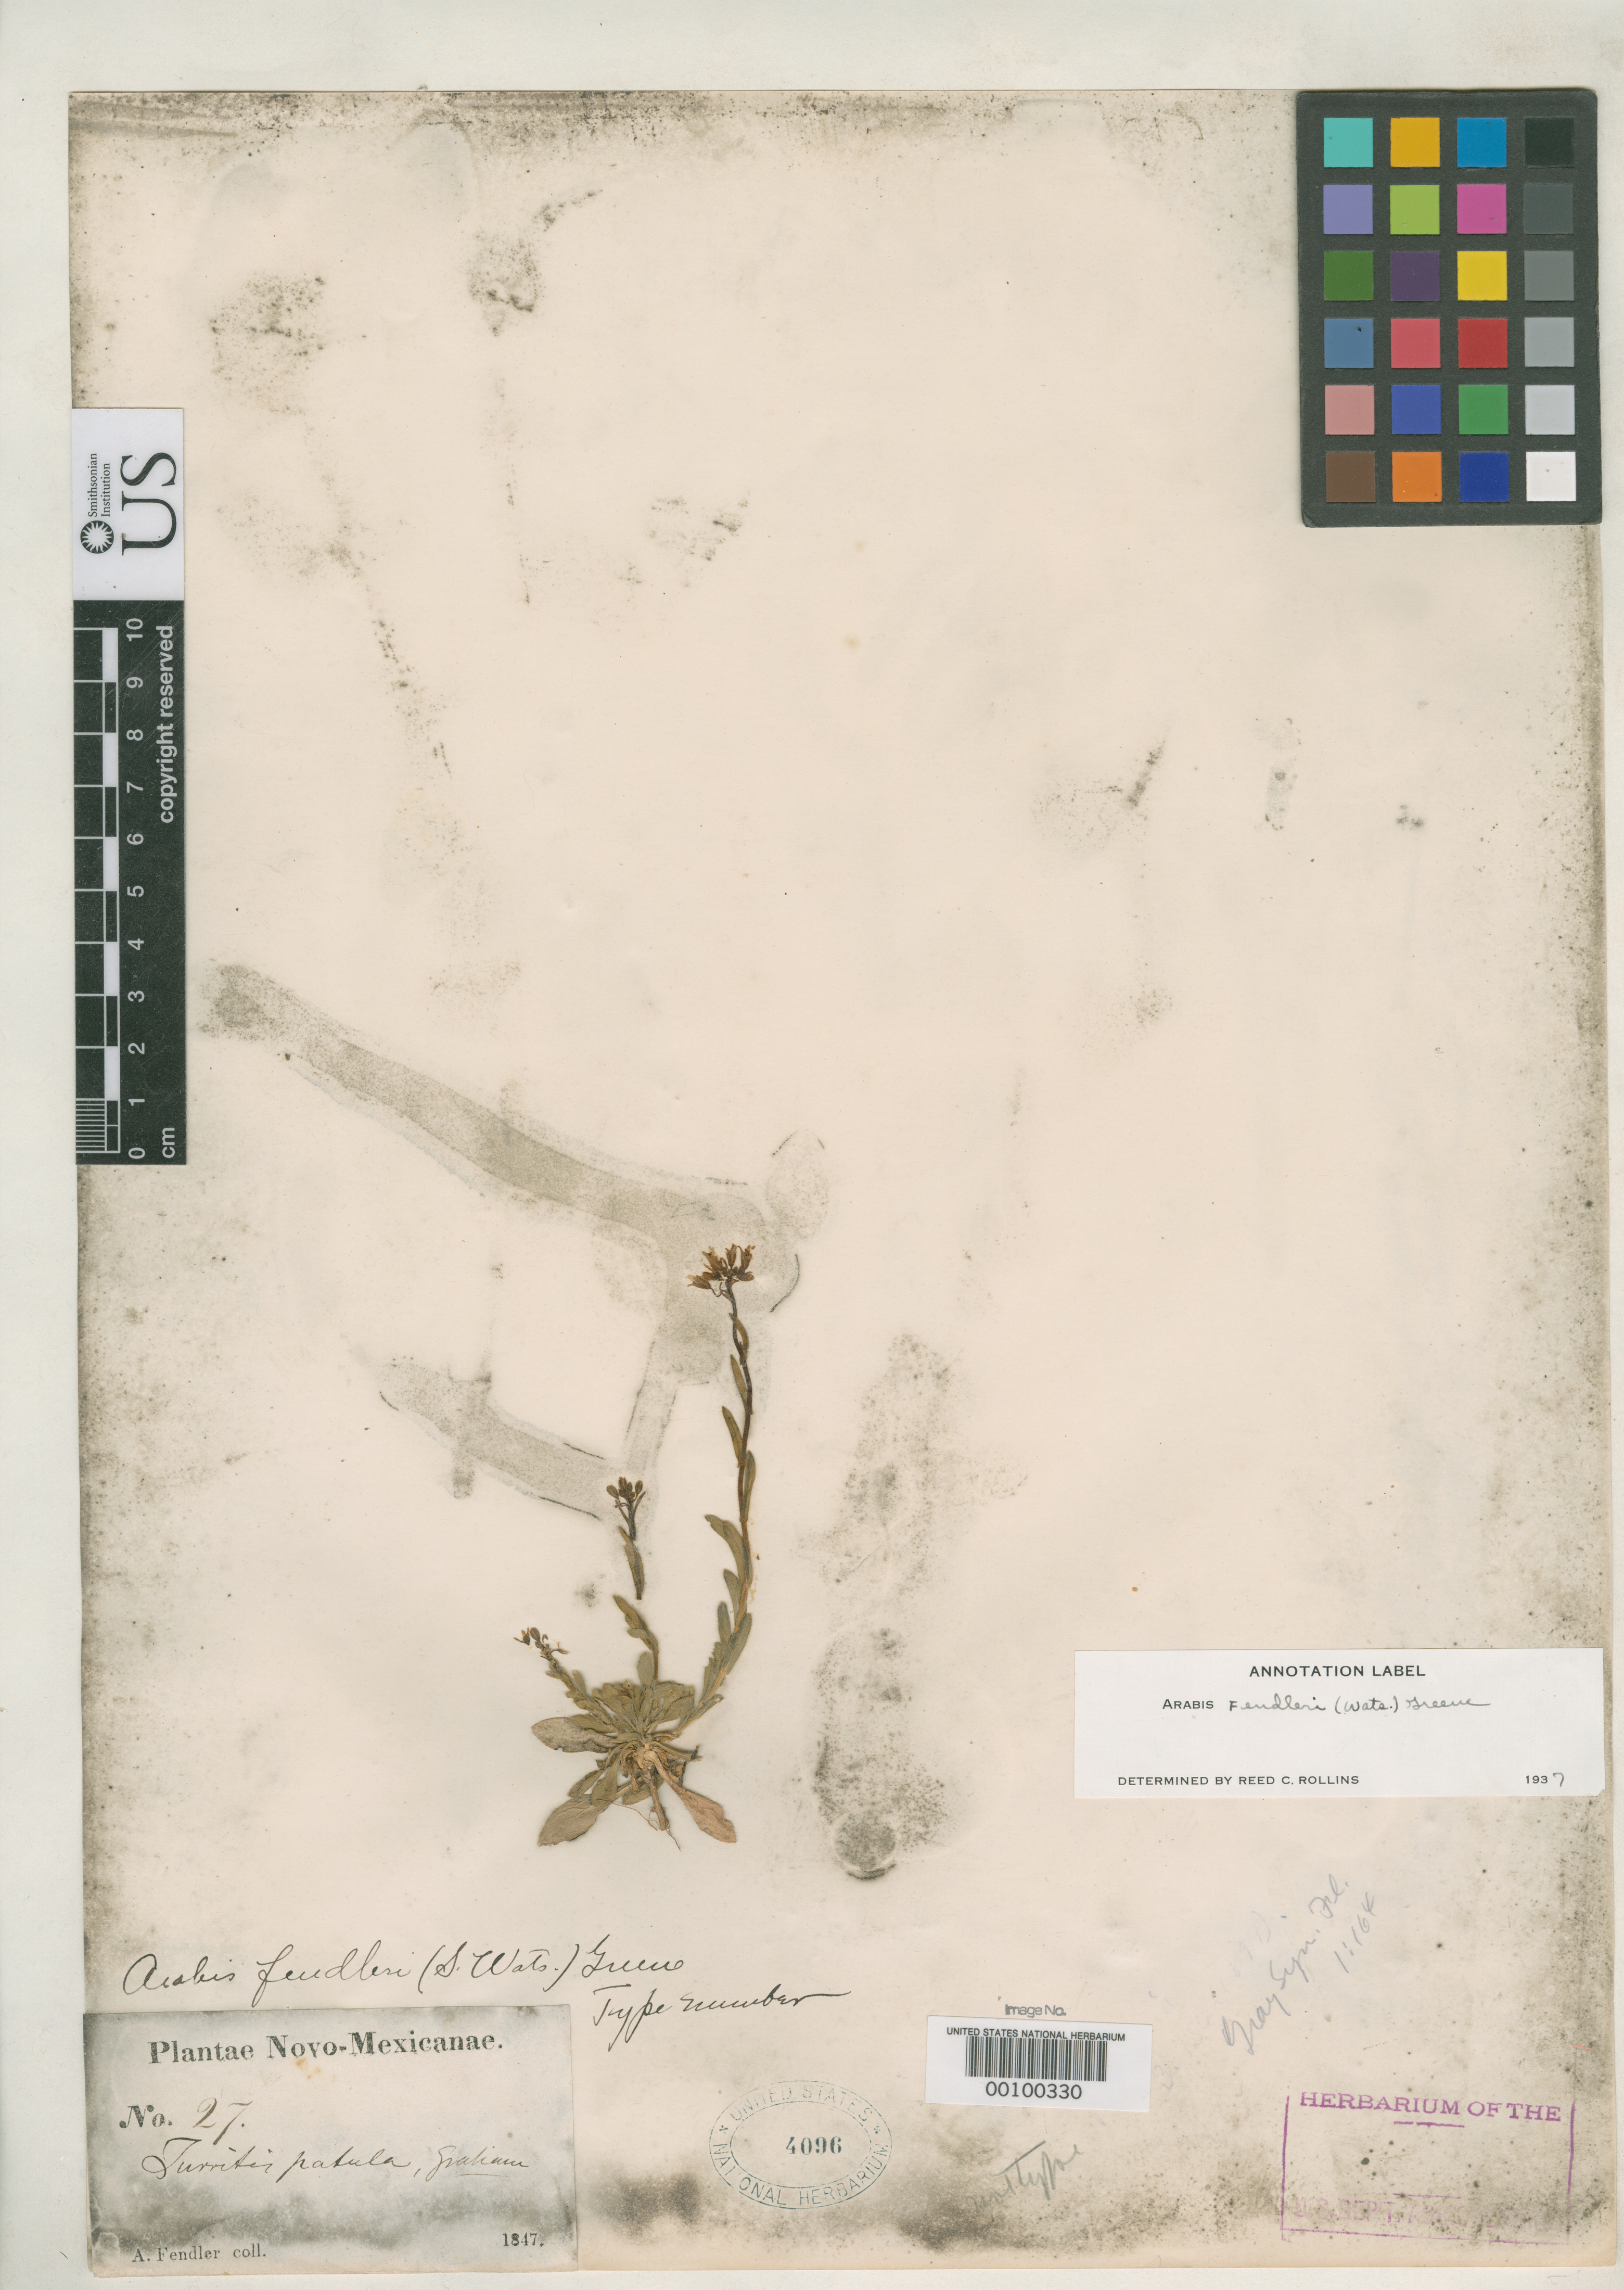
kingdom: Plantae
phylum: Tracheophyta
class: Magnoliopsida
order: Brassicales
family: Brassicaceae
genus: Arabis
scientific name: Arabis holboellii var. fendleri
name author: S. Watson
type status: Type Collection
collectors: A. Fendler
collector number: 27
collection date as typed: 1847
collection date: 1847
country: United States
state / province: New Mexico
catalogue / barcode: US 4096